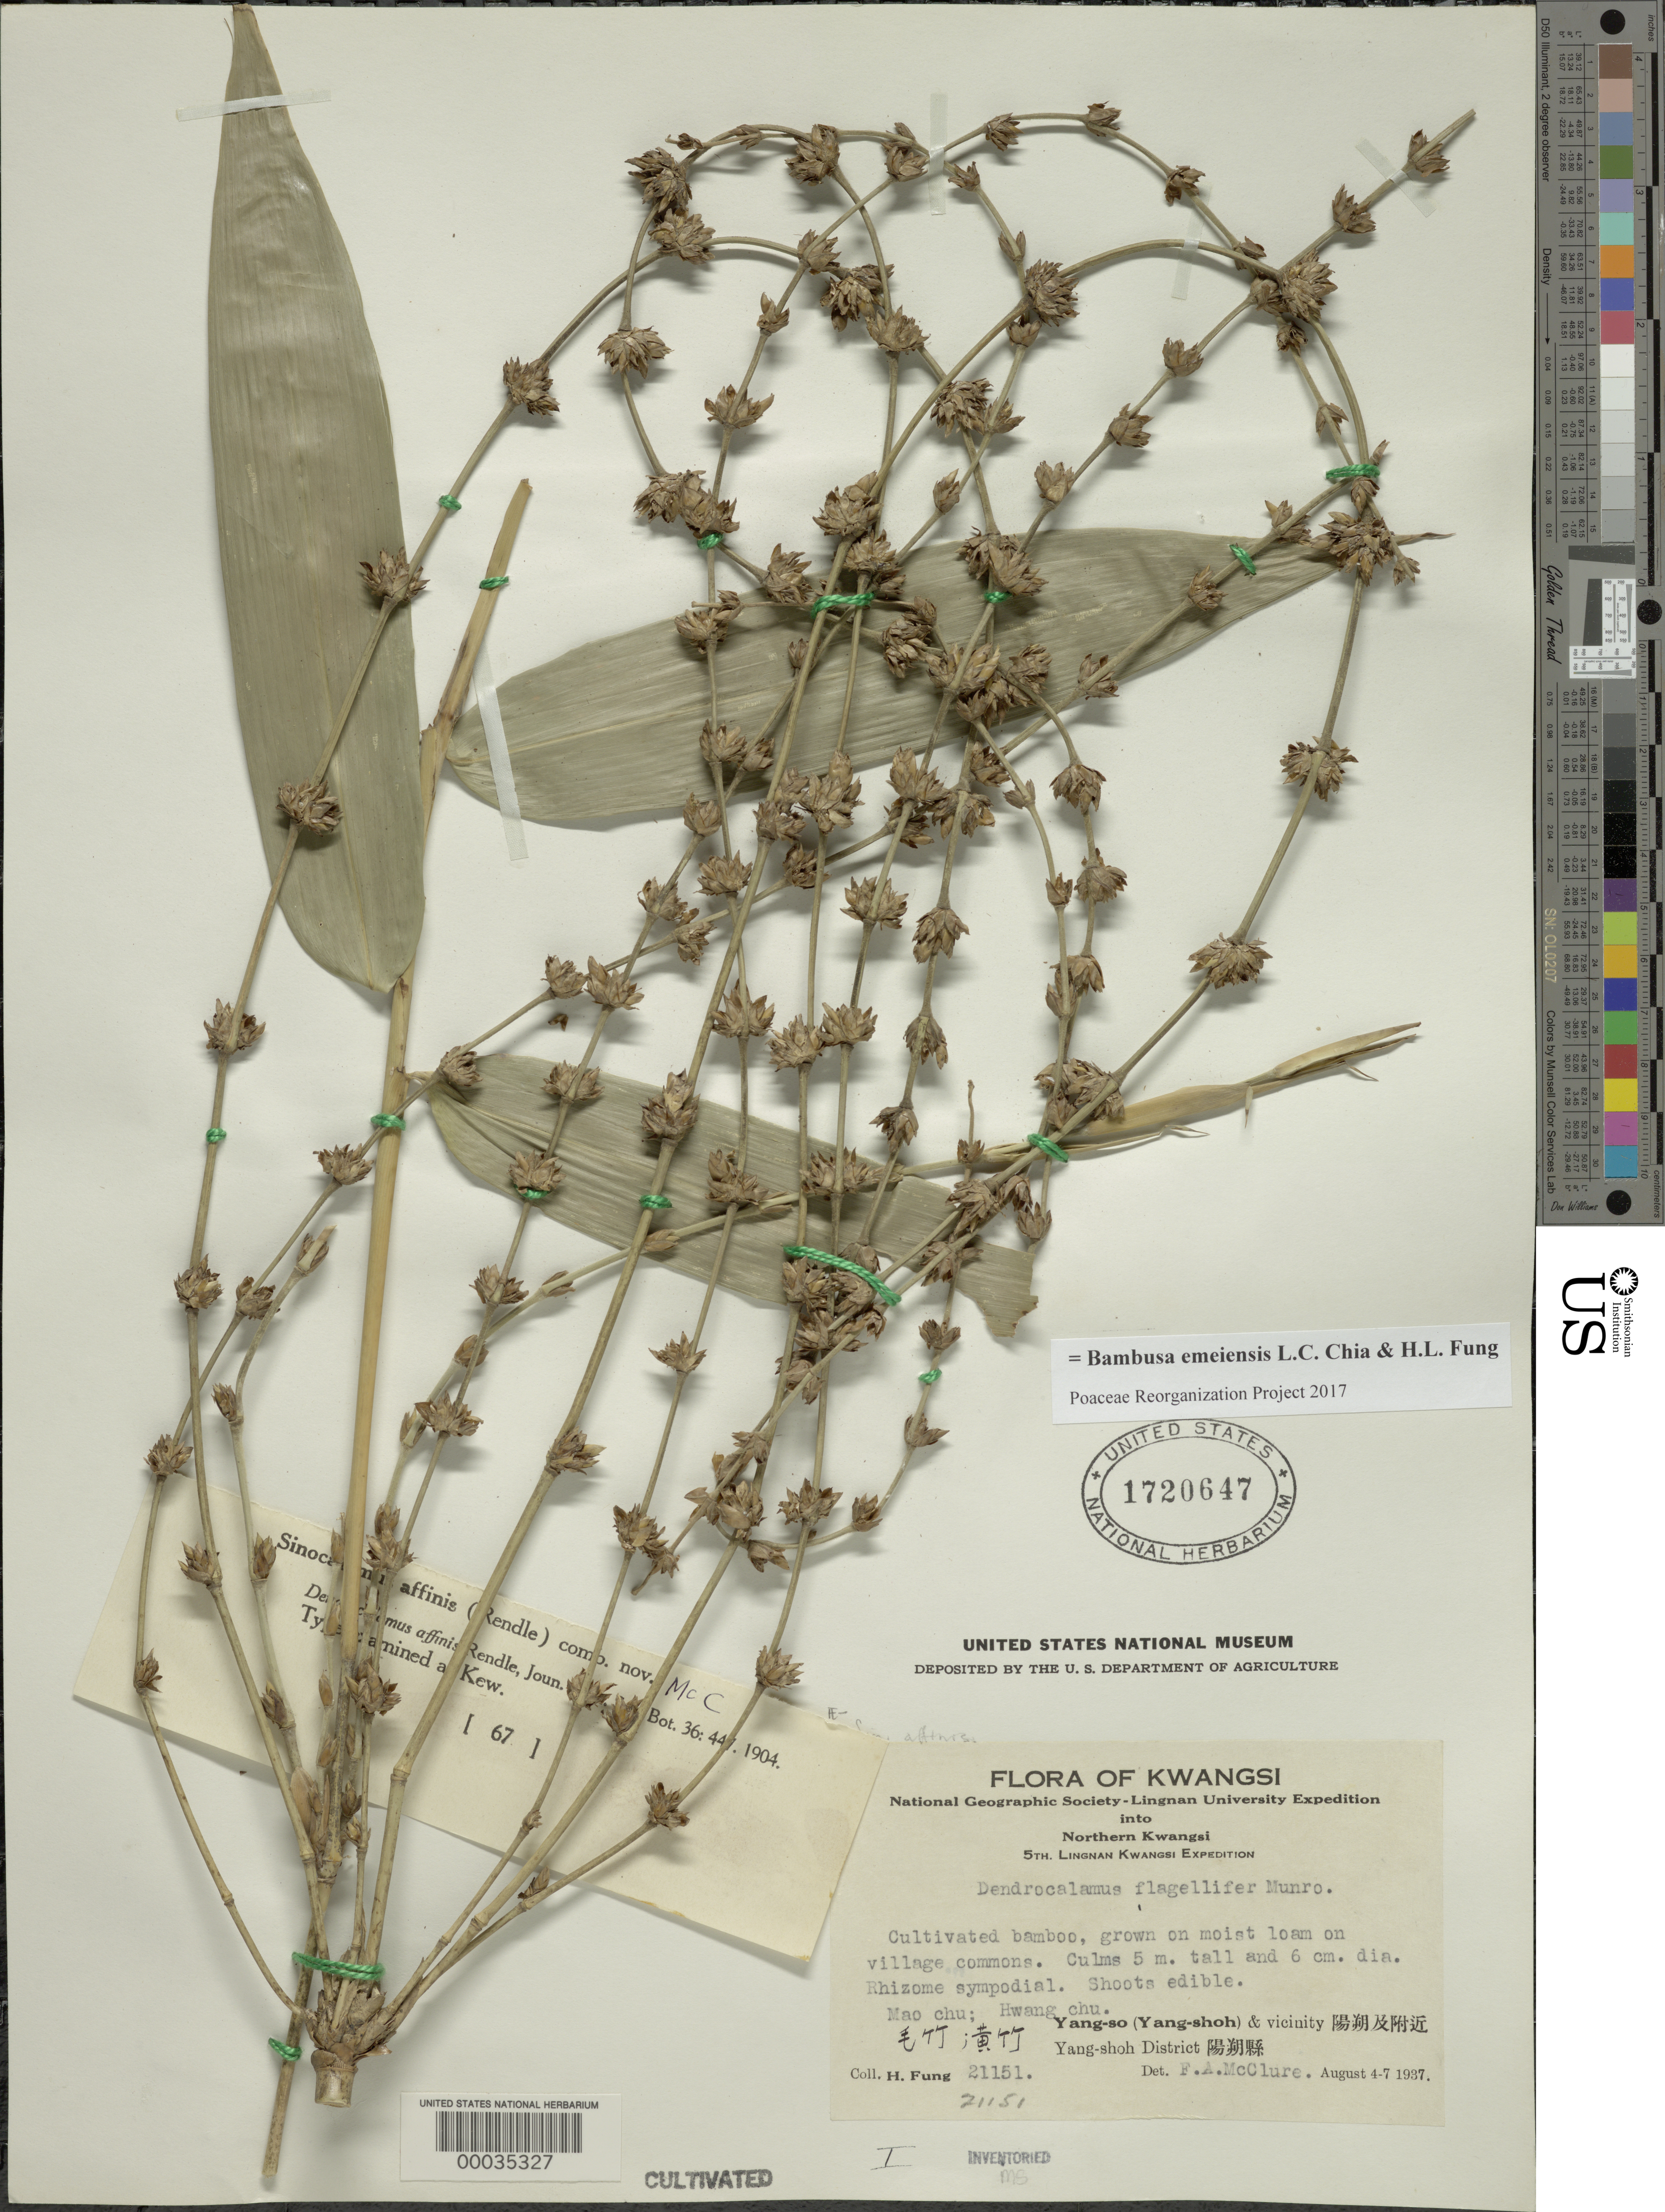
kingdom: Plantae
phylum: Tracheophyta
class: Liliopsida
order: Poales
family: Poaceae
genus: Bambusa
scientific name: Bambusa emeiensis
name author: Chia & H.L. Fung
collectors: H. L. Fung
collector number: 21151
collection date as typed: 04 Aug 1937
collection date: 1937-08-04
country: China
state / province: Jiangxi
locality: Yang-so, yang-shoh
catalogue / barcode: US 1720647